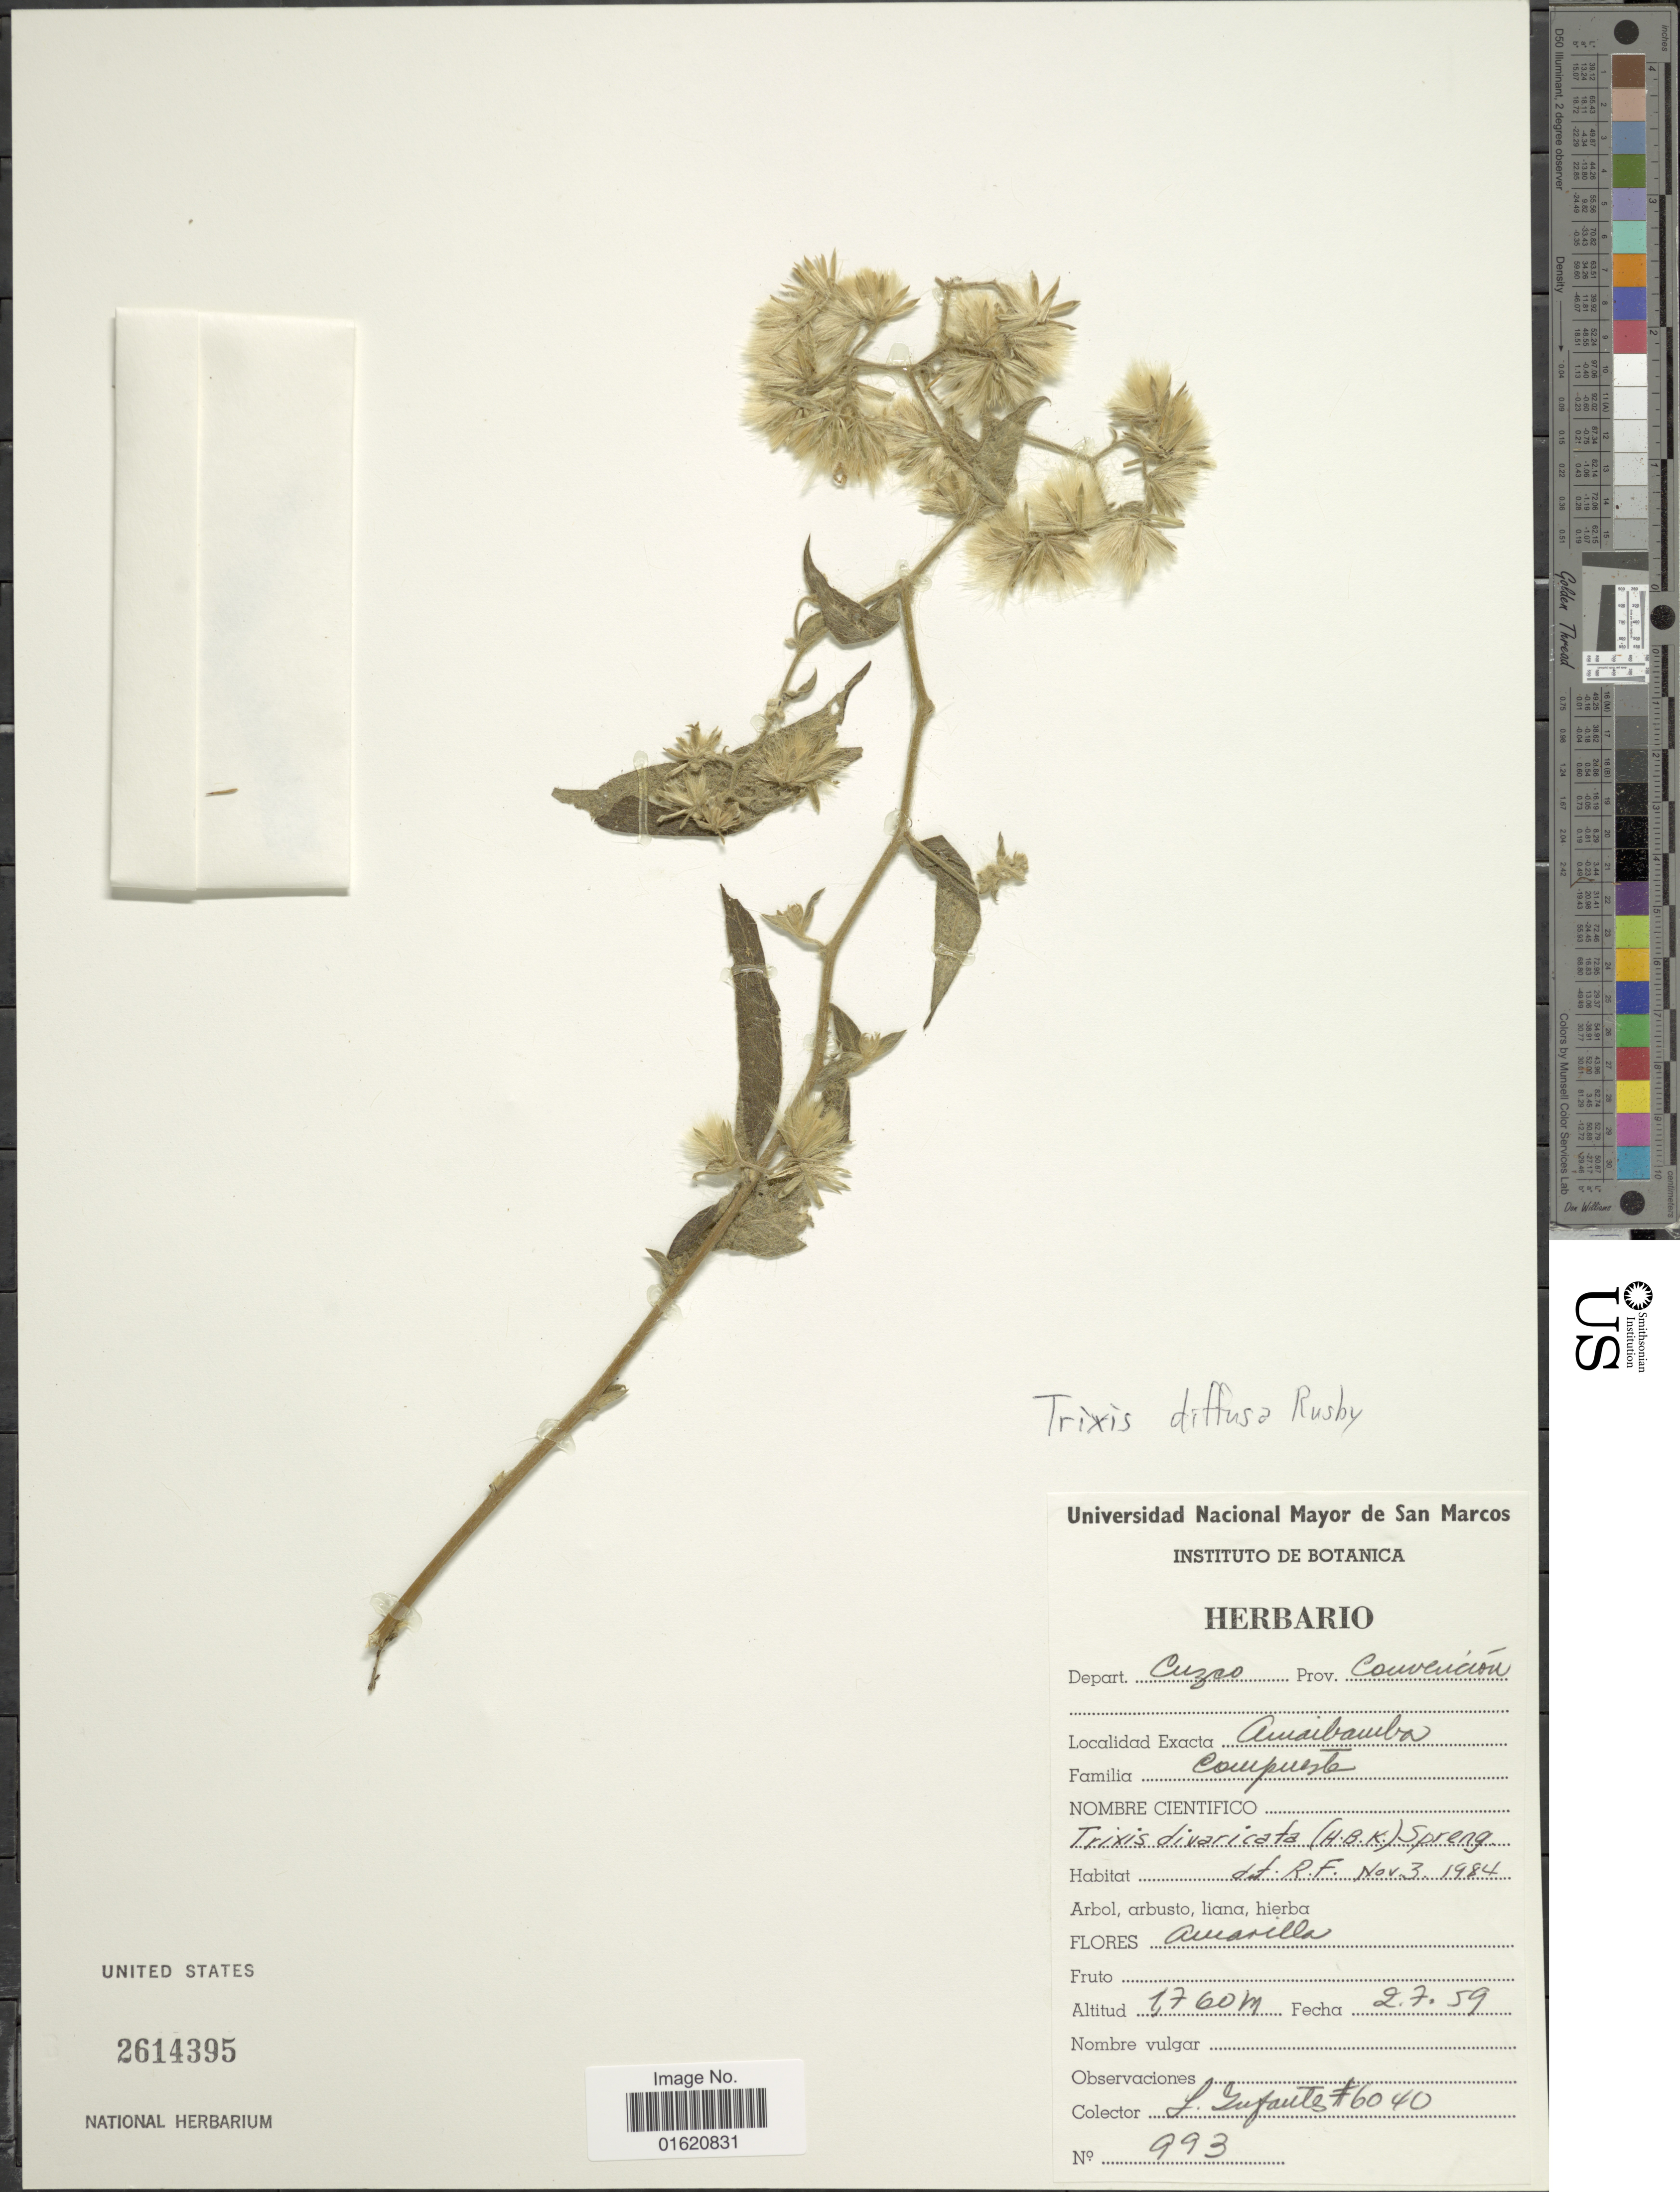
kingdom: Plantae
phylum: Tracheophyta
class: Magnoliopsida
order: Asterales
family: Asteraceae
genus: Trixis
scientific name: Trixis antimenorrhoea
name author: (Schrank) Mart. ex Kuntze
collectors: L. Sufantes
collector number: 6040/993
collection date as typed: Transcribed d/m/y: 2/7/59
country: Peru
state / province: Cusco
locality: Amaibamba, Prov. Convención, Depart. Cuzco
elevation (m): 1760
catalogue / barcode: US 2614395